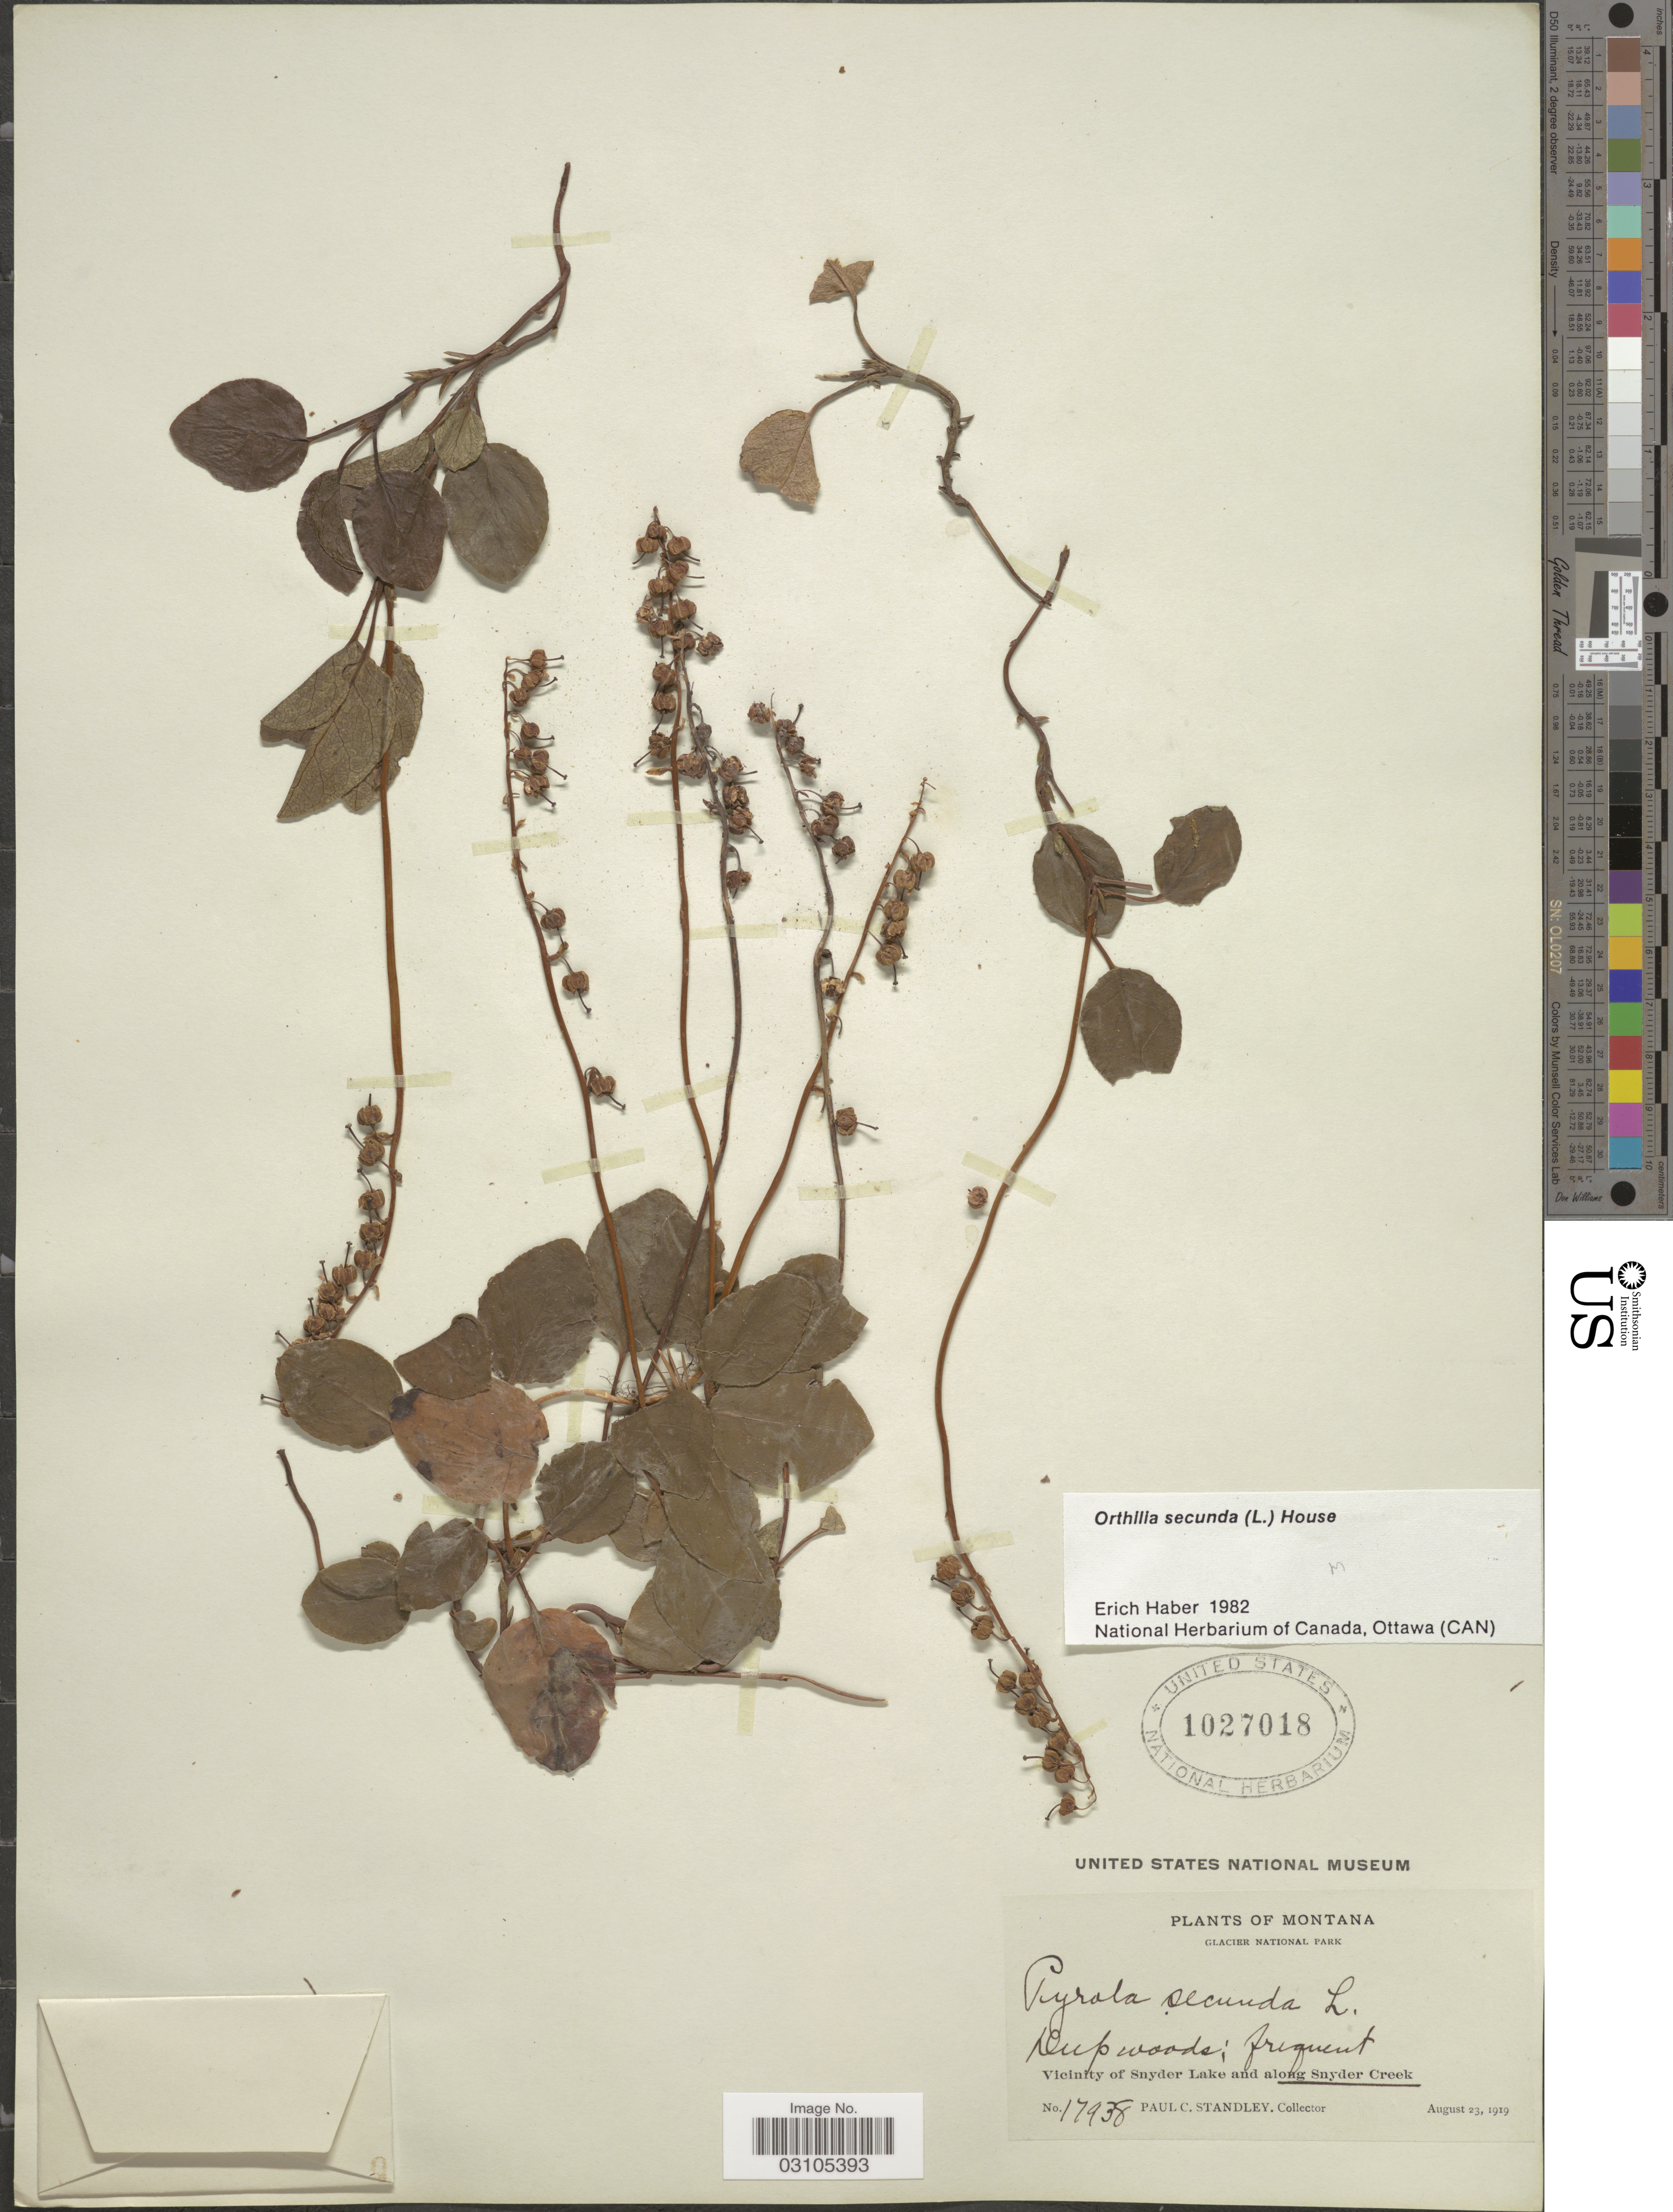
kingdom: Plantae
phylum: Tracheophyta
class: Magnoliopsida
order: Ericales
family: Ericaceae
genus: Orthilia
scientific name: Orthilia secunda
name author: (L.) House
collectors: P. C. Standley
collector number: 17938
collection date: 1919-08-23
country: United States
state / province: Montana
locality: Glacier National Park. Vicinity of Snyder Lake and along Snyder Creek.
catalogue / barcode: US 1027018